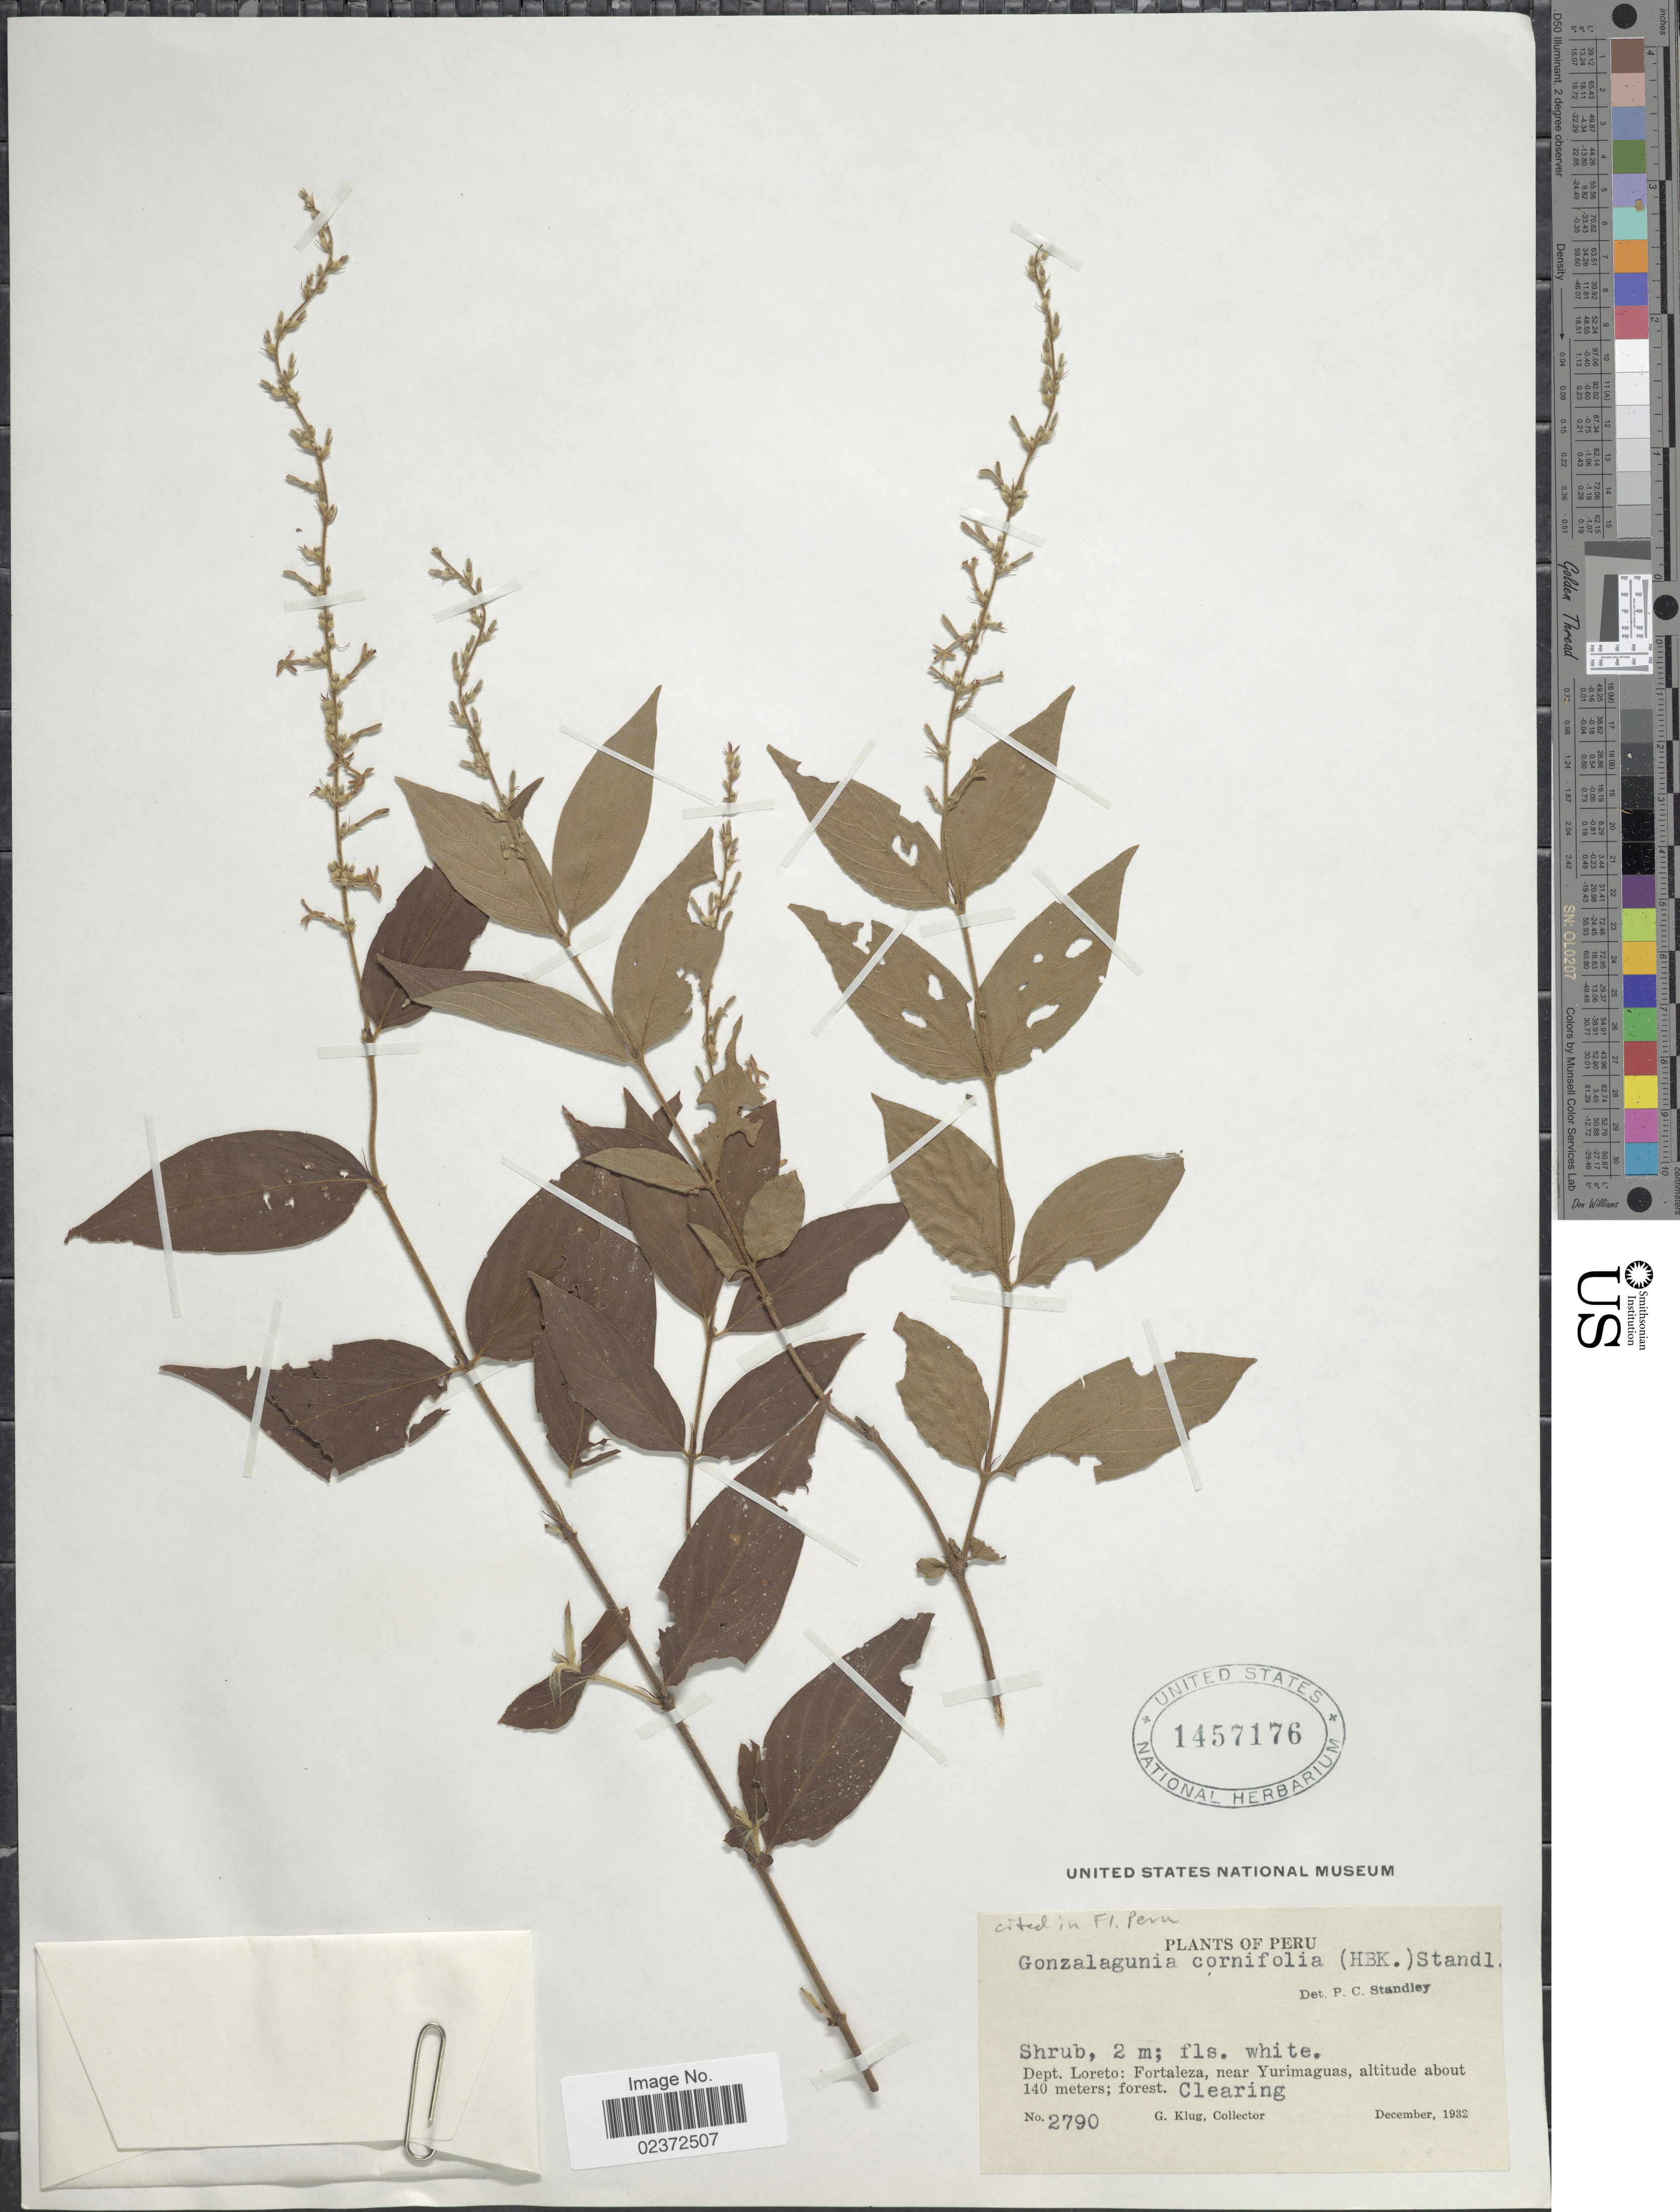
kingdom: Plantae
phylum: Tracheophyta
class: Magnoliopsida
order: Gentianales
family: Rubiaceae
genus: Gonzalagunia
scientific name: Gonzalagunia cornifolia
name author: (Kunth) Standl.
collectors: G. Klug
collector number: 2790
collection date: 1932-12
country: Peru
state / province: Loreto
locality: Dept. Loreto: Fortaleza, near Yurimaguas; forest. Clearing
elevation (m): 140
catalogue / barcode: US 1457176